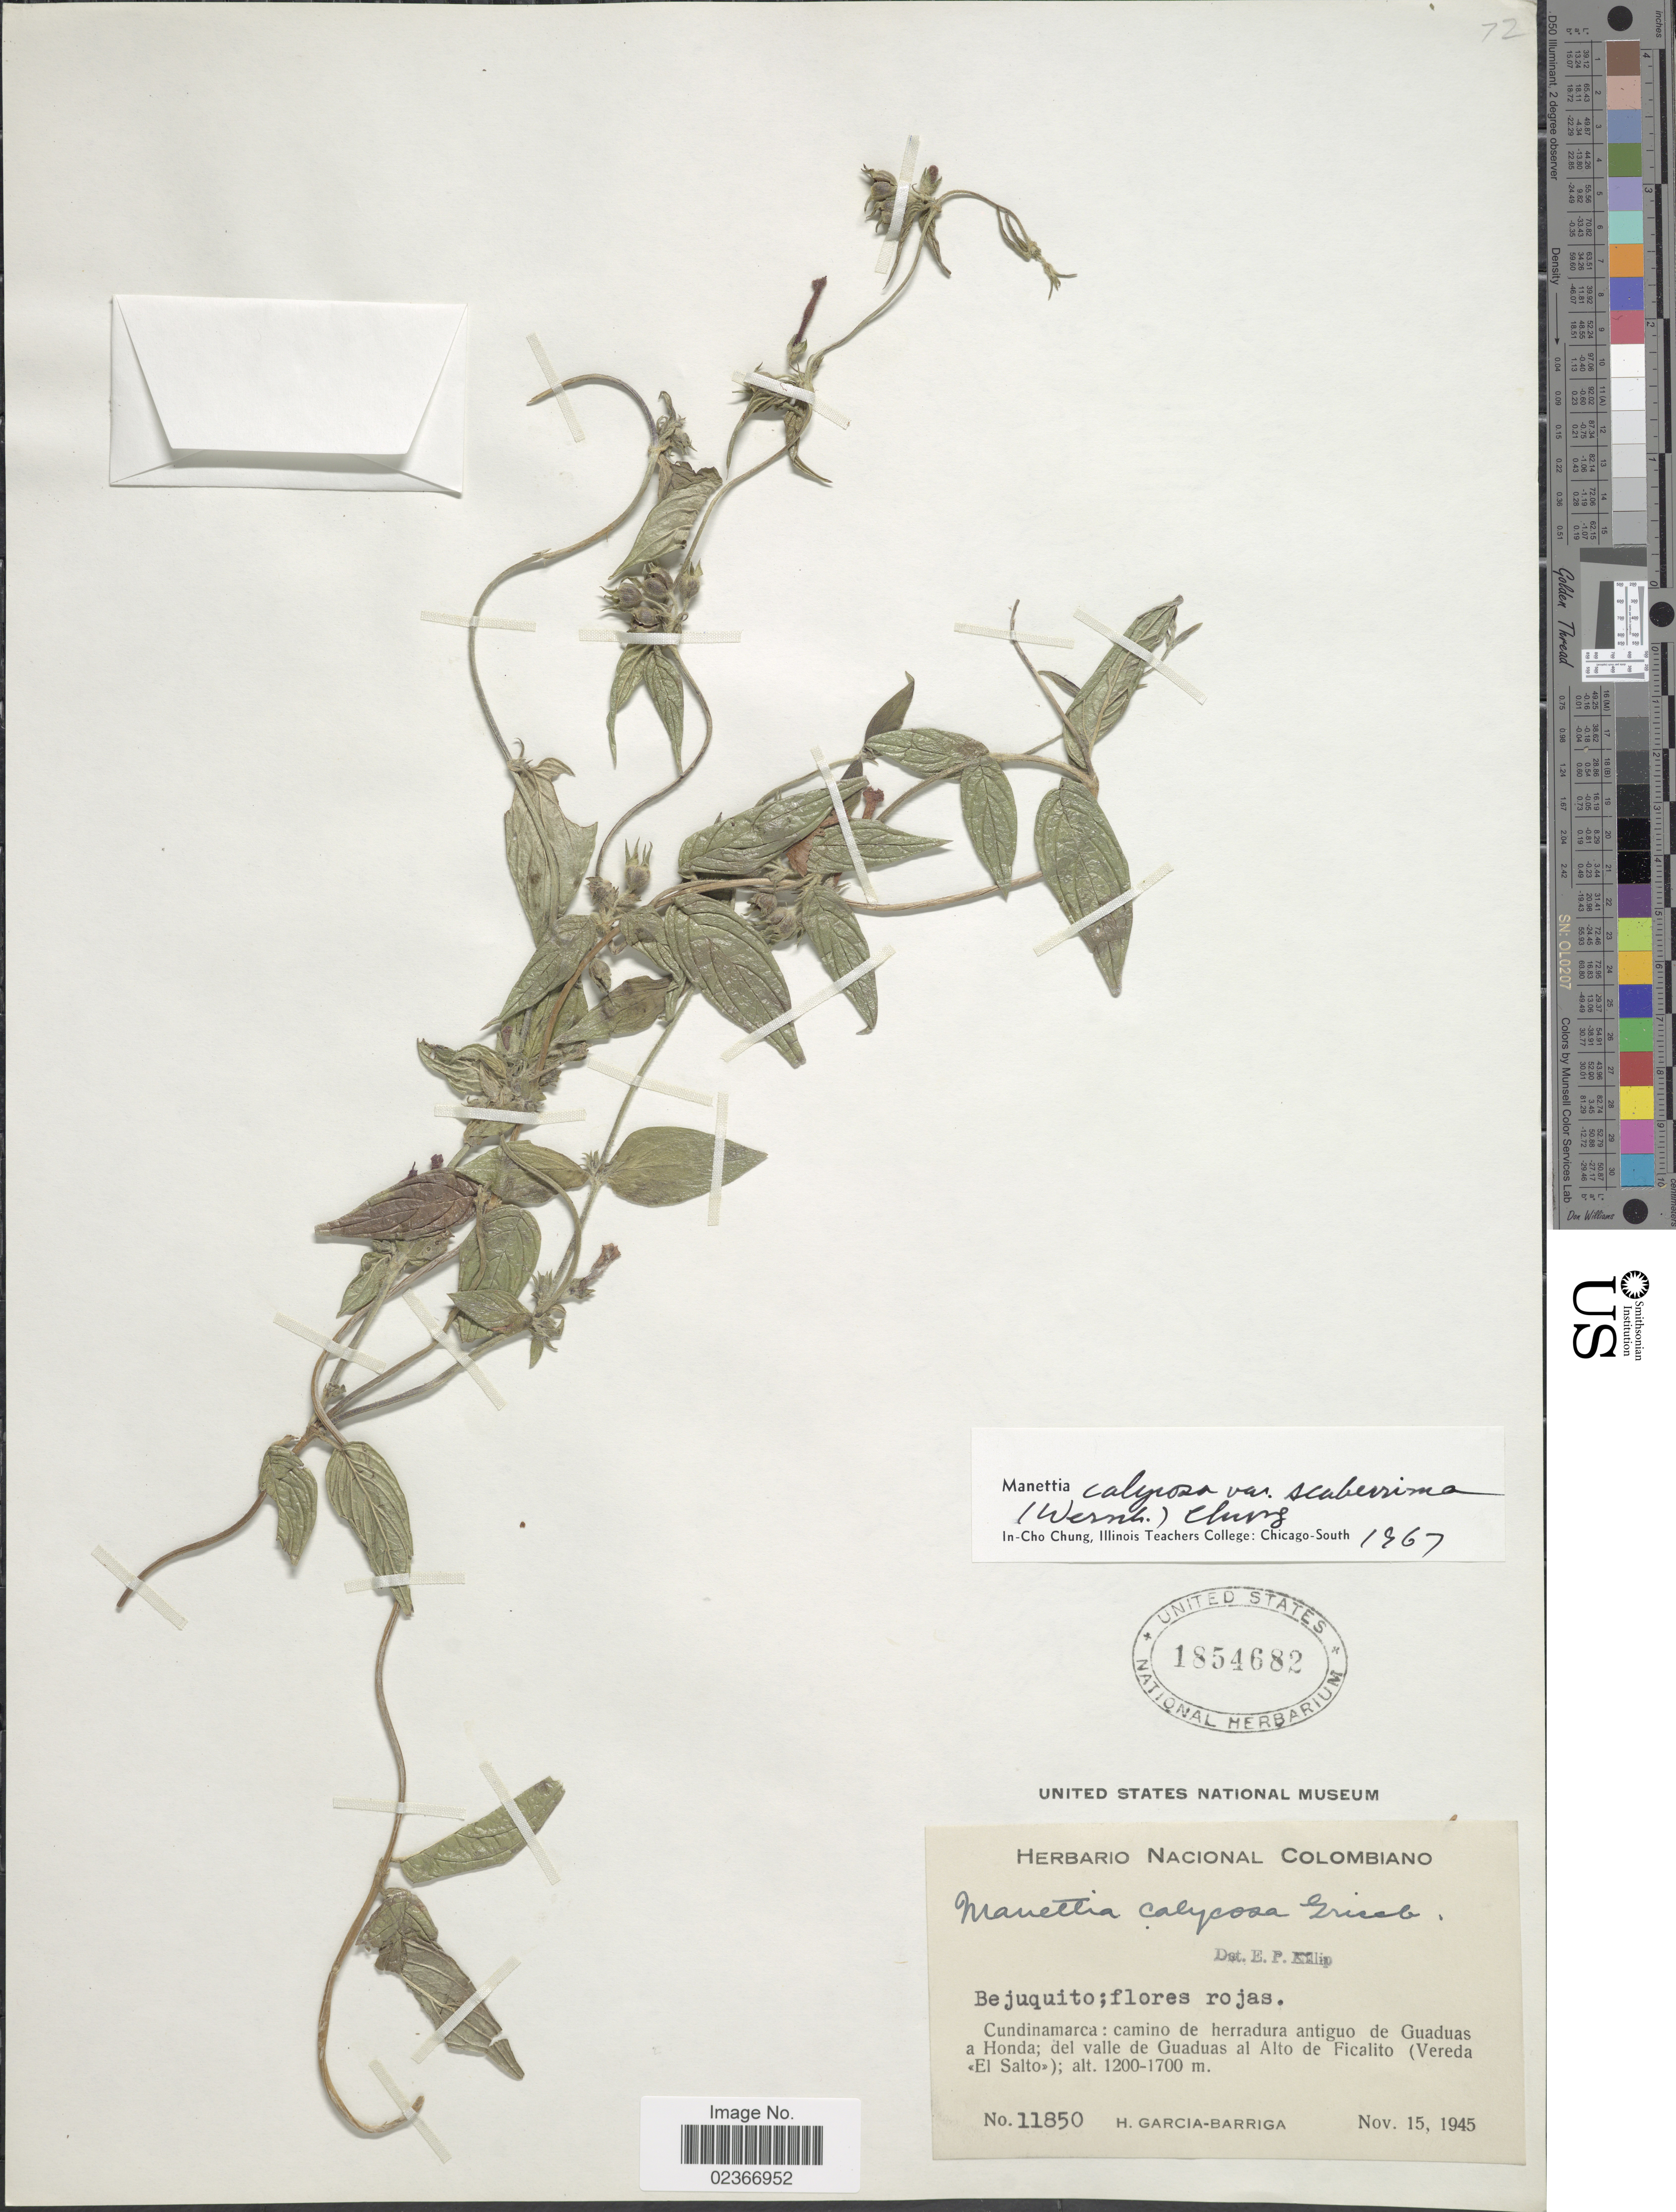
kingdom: Plantae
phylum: Tracheophyta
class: Magnoliopsida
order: Gentianales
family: Rubiaceae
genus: Manettia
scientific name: Manettia calycosa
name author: Griseb.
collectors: H. García Barriga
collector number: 11850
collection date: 1945-11-15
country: Colombia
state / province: Cundinamarca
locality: Camino de herradura antiguo de Guaduas a Honda; del valle de Guaduas al Alto de Ficalito (Vereda El Salto)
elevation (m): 1200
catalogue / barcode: US 1854682